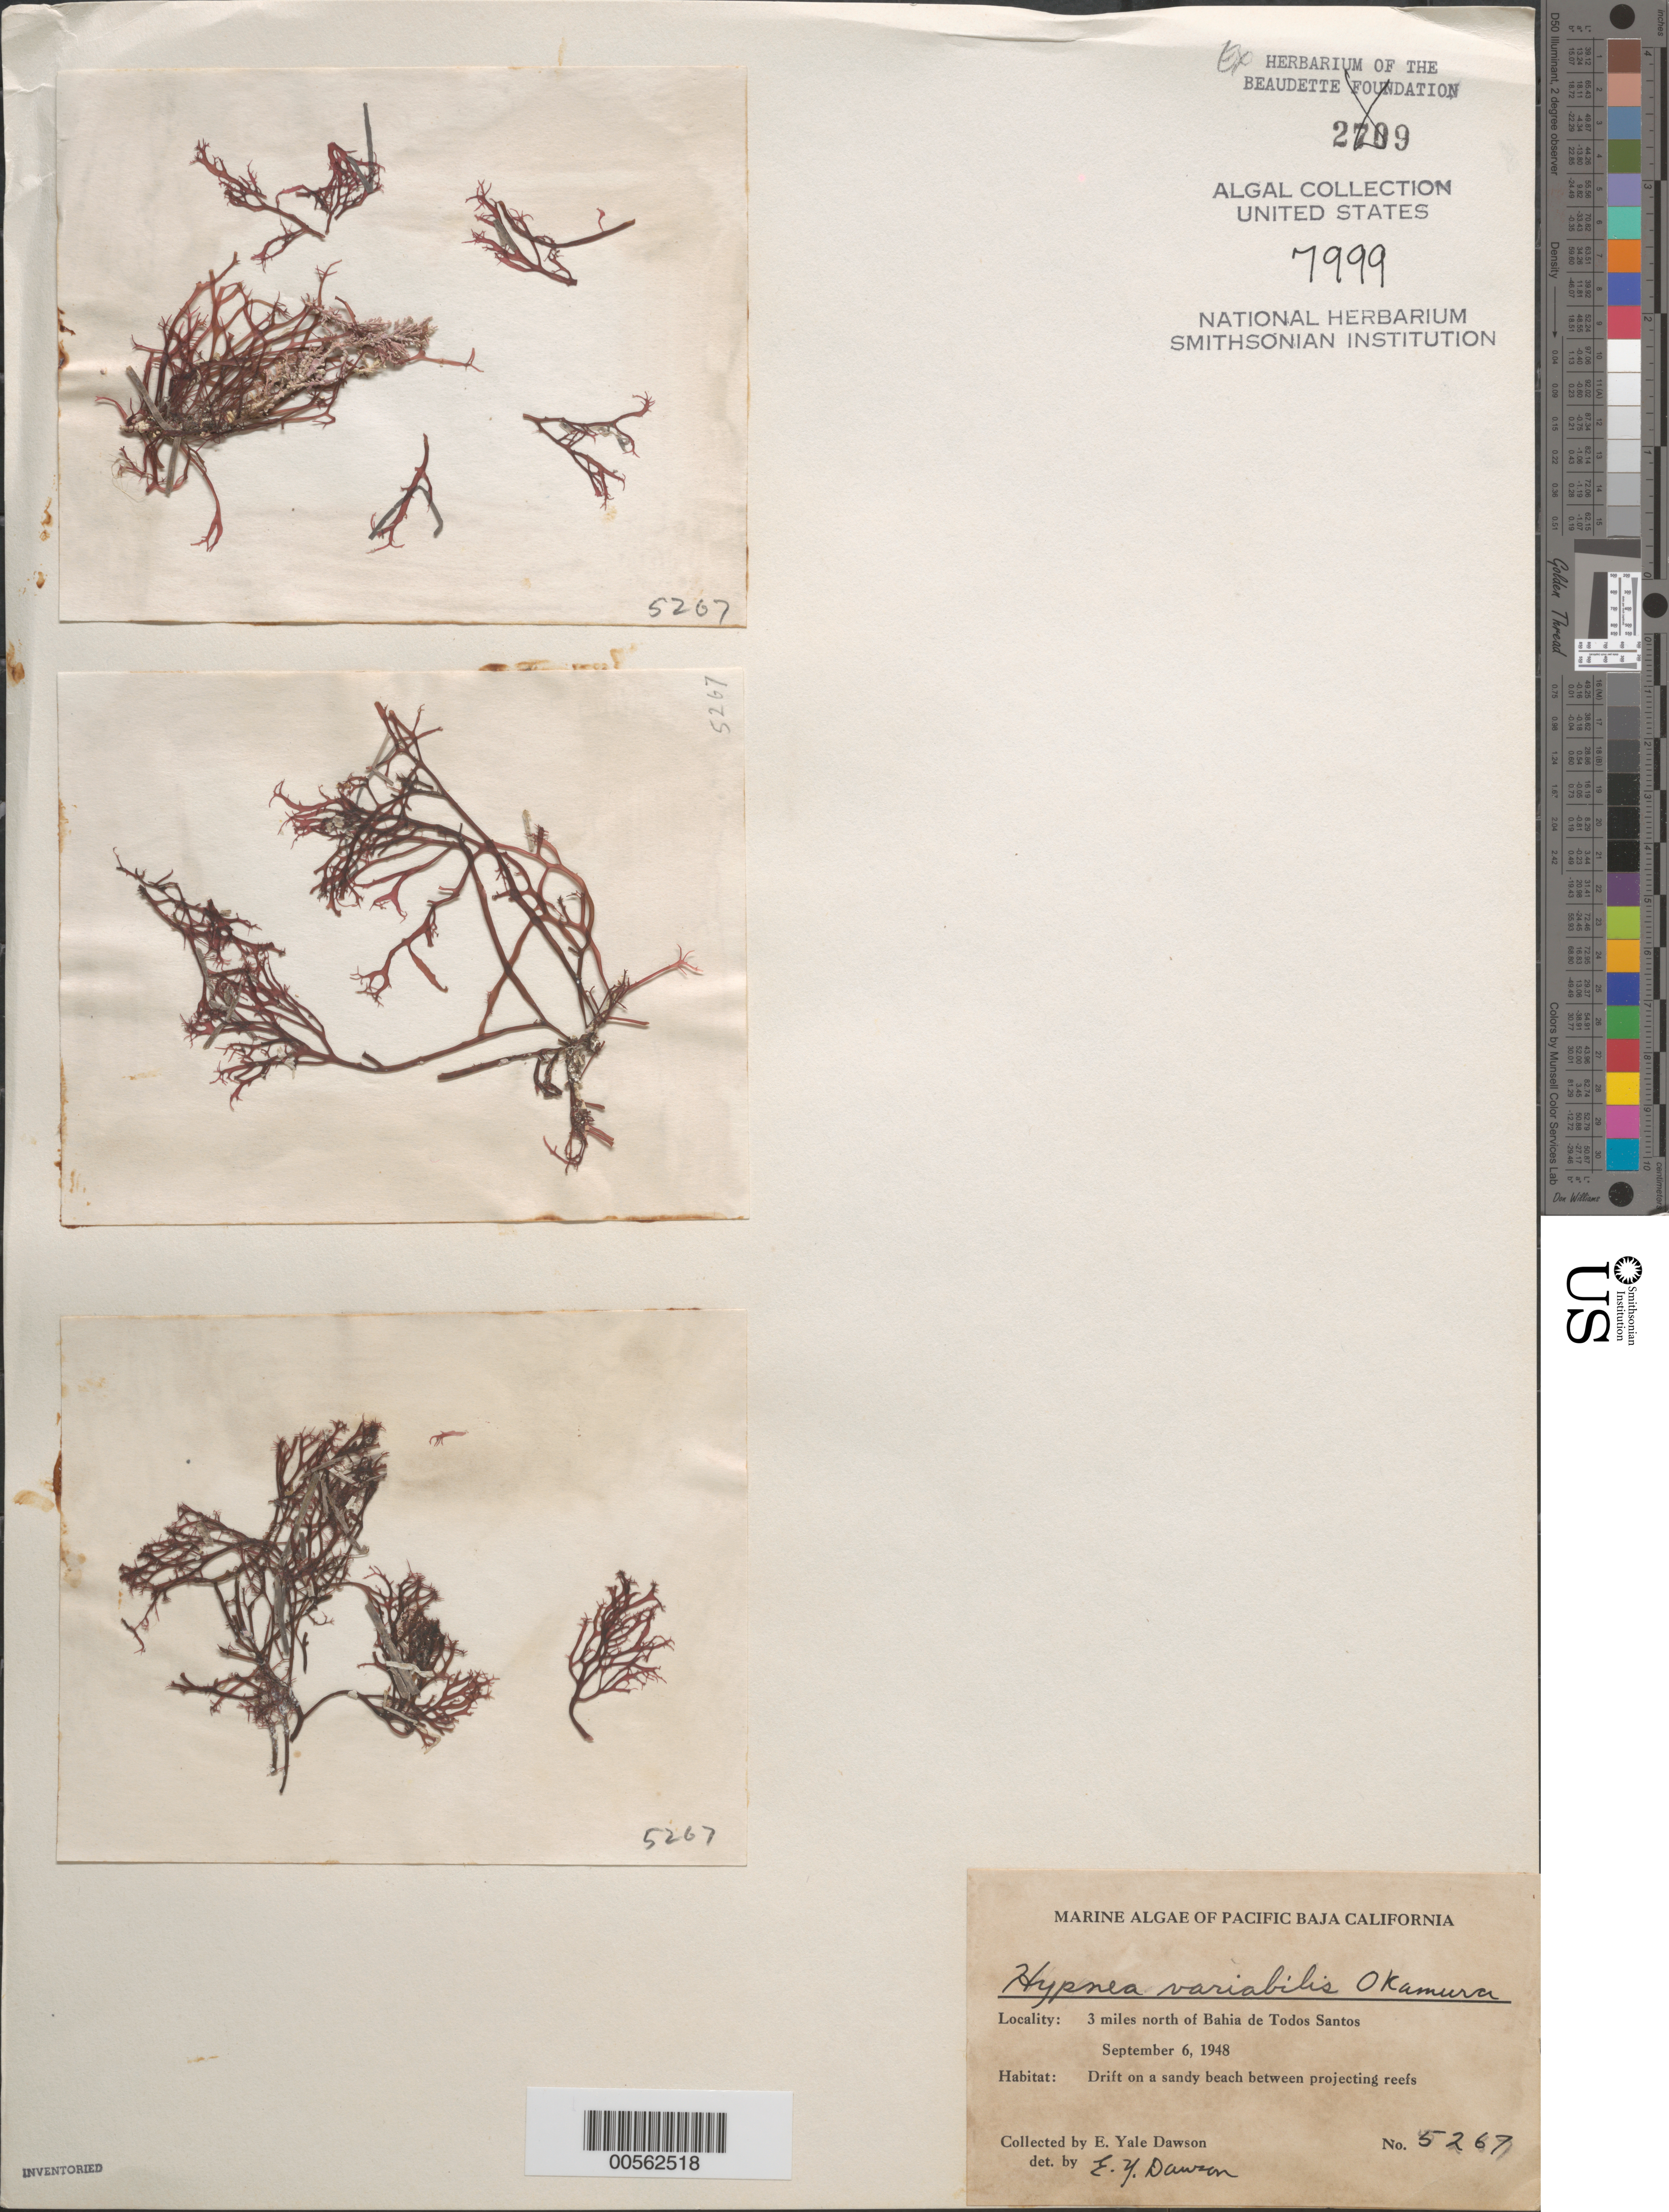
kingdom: Plantae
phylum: Rhodophyta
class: Florideophyceae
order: Gigartinales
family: Cystocloniaceae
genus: Hypnea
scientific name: Hypnea variabilis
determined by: Holguin Q., O.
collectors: E. Y. Dawson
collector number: EYD 5267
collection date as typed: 06 Sep 1948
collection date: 1948-09-06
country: Mexico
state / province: Baja California Sur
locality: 3 miles north of Bahia de Todos Santos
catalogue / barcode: US 7999